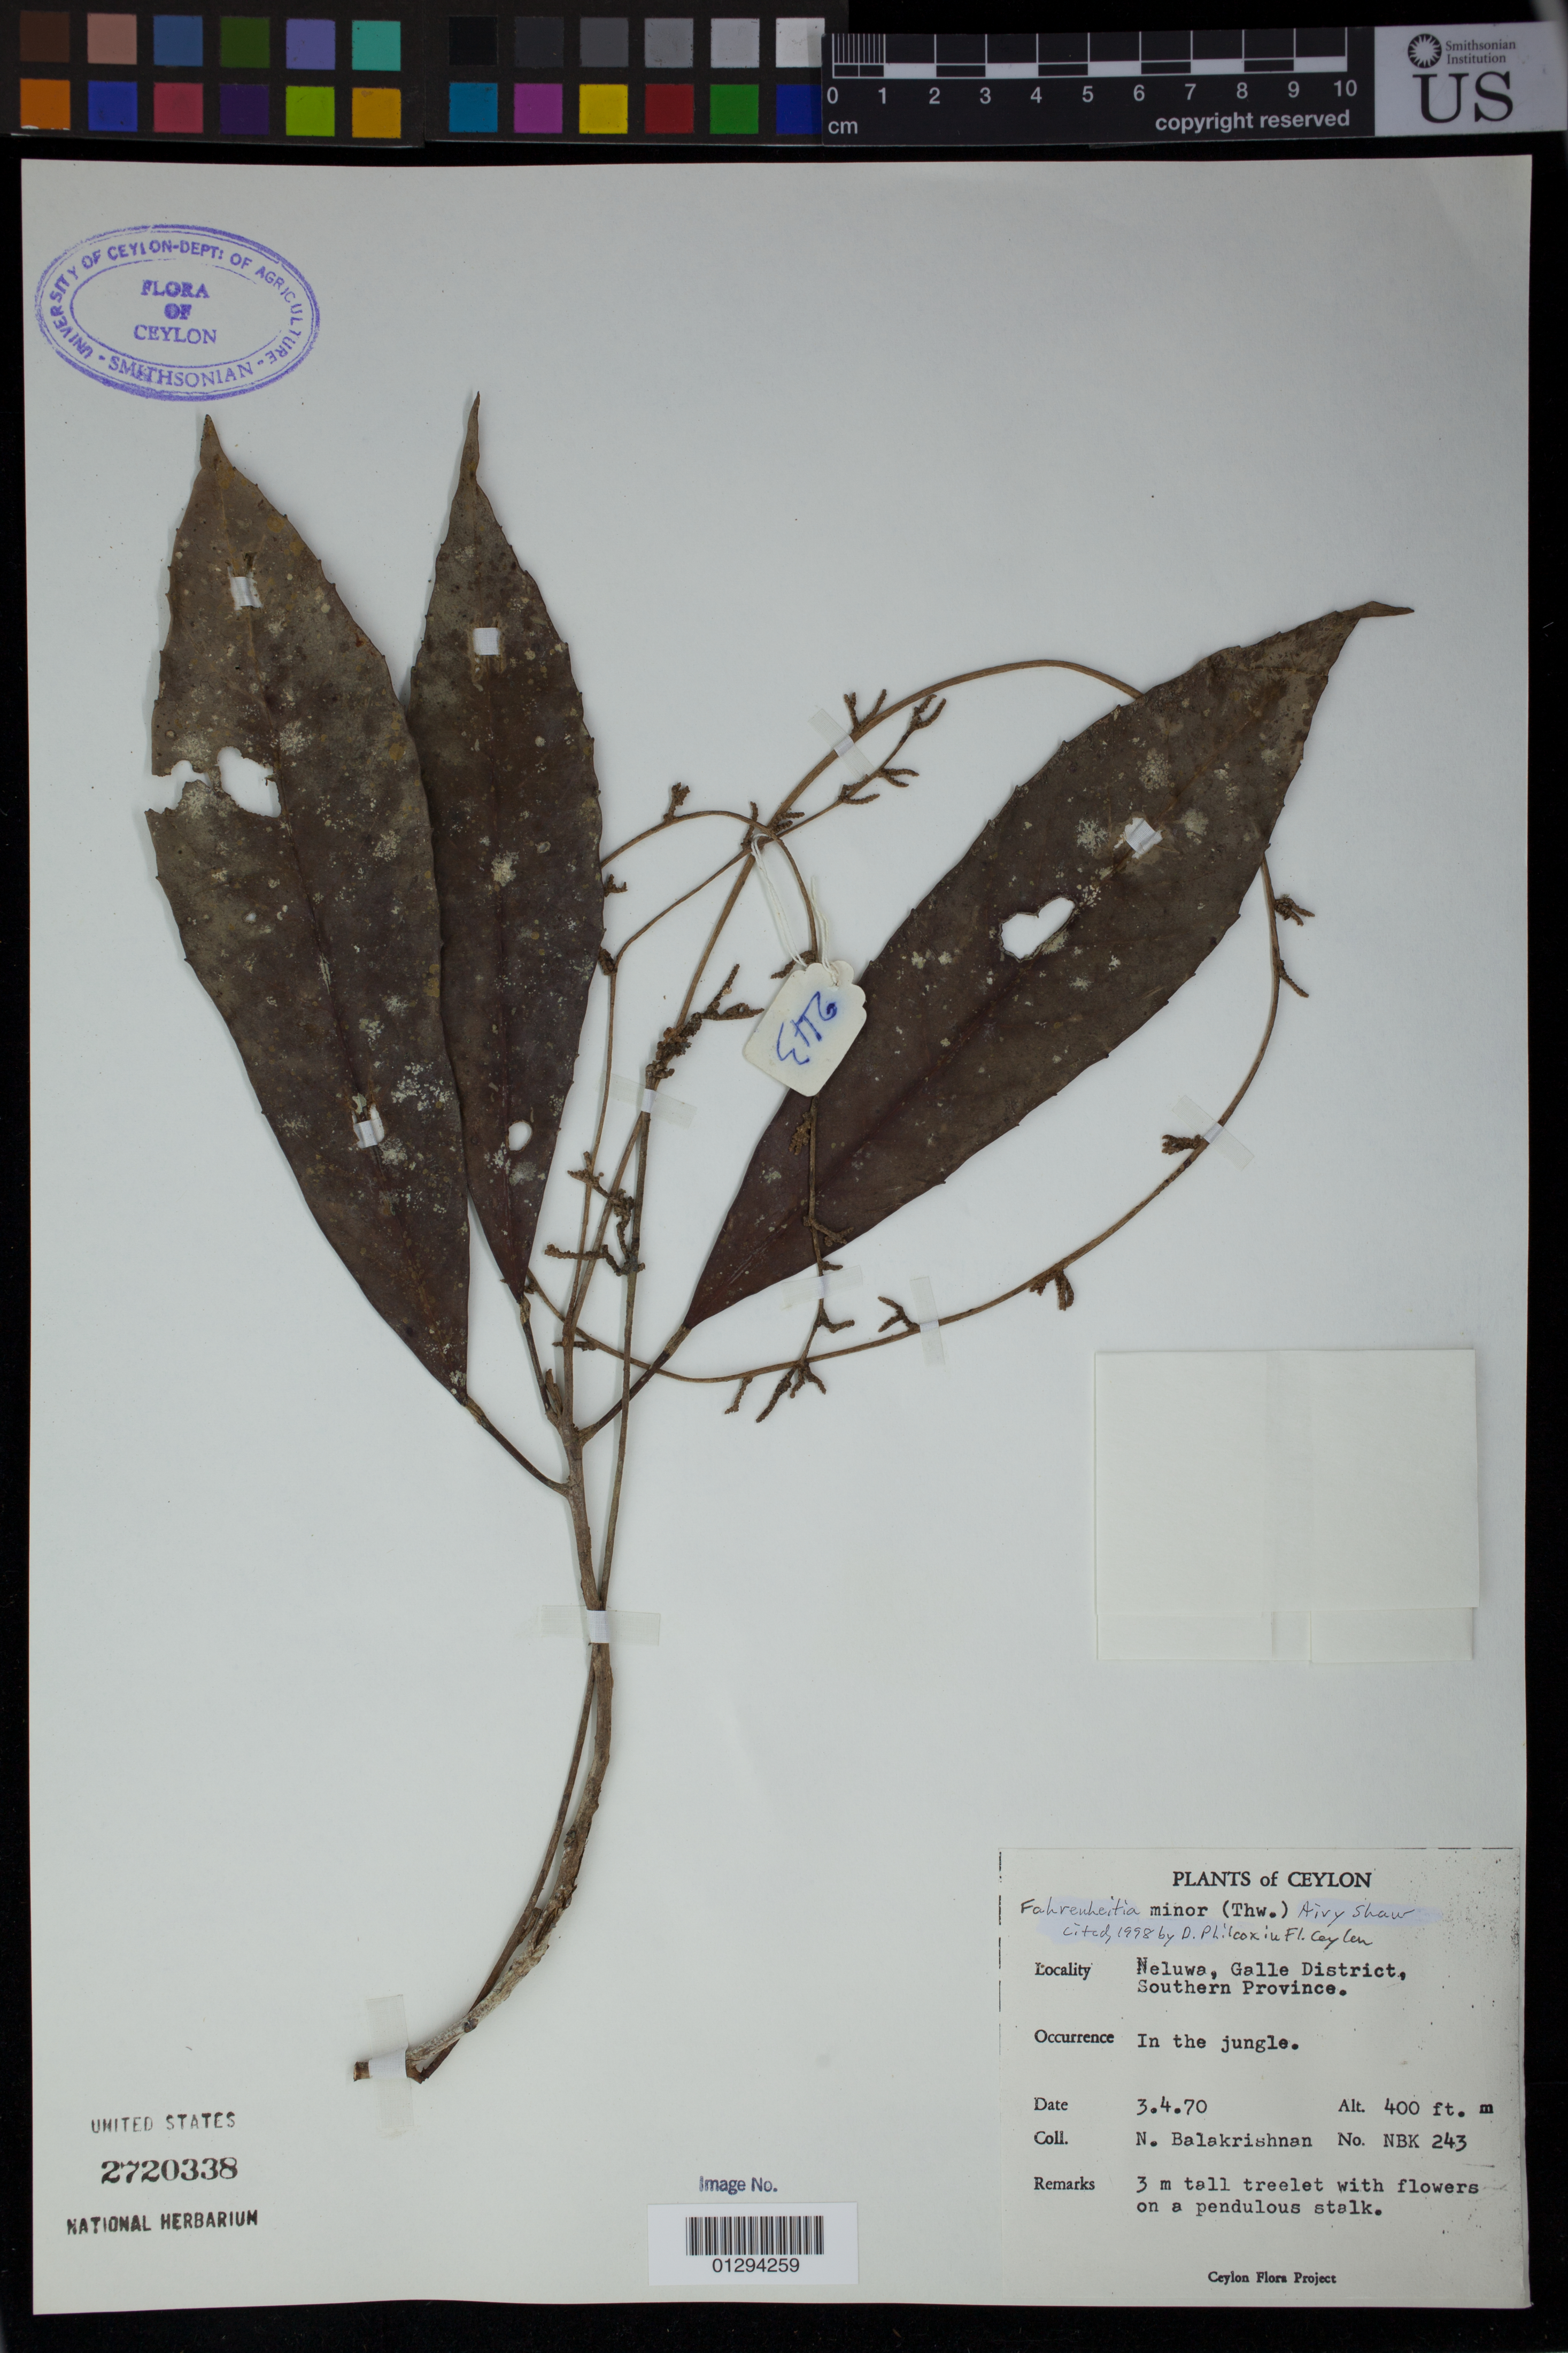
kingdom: Plantae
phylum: Tracheophyta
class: Magnoliopsida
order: Malpighiales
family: Euphorbiaceae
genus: Fahrenheitia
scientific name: Fahrenheitia minor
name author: (Thwaites) Airy Shaw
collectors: N. Balakrishnan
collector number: NBK 243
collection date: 1970-04-03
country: Sri Lanka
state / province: Southern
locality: Neluwa, Galle District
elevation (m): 122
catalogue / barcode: US 2720338